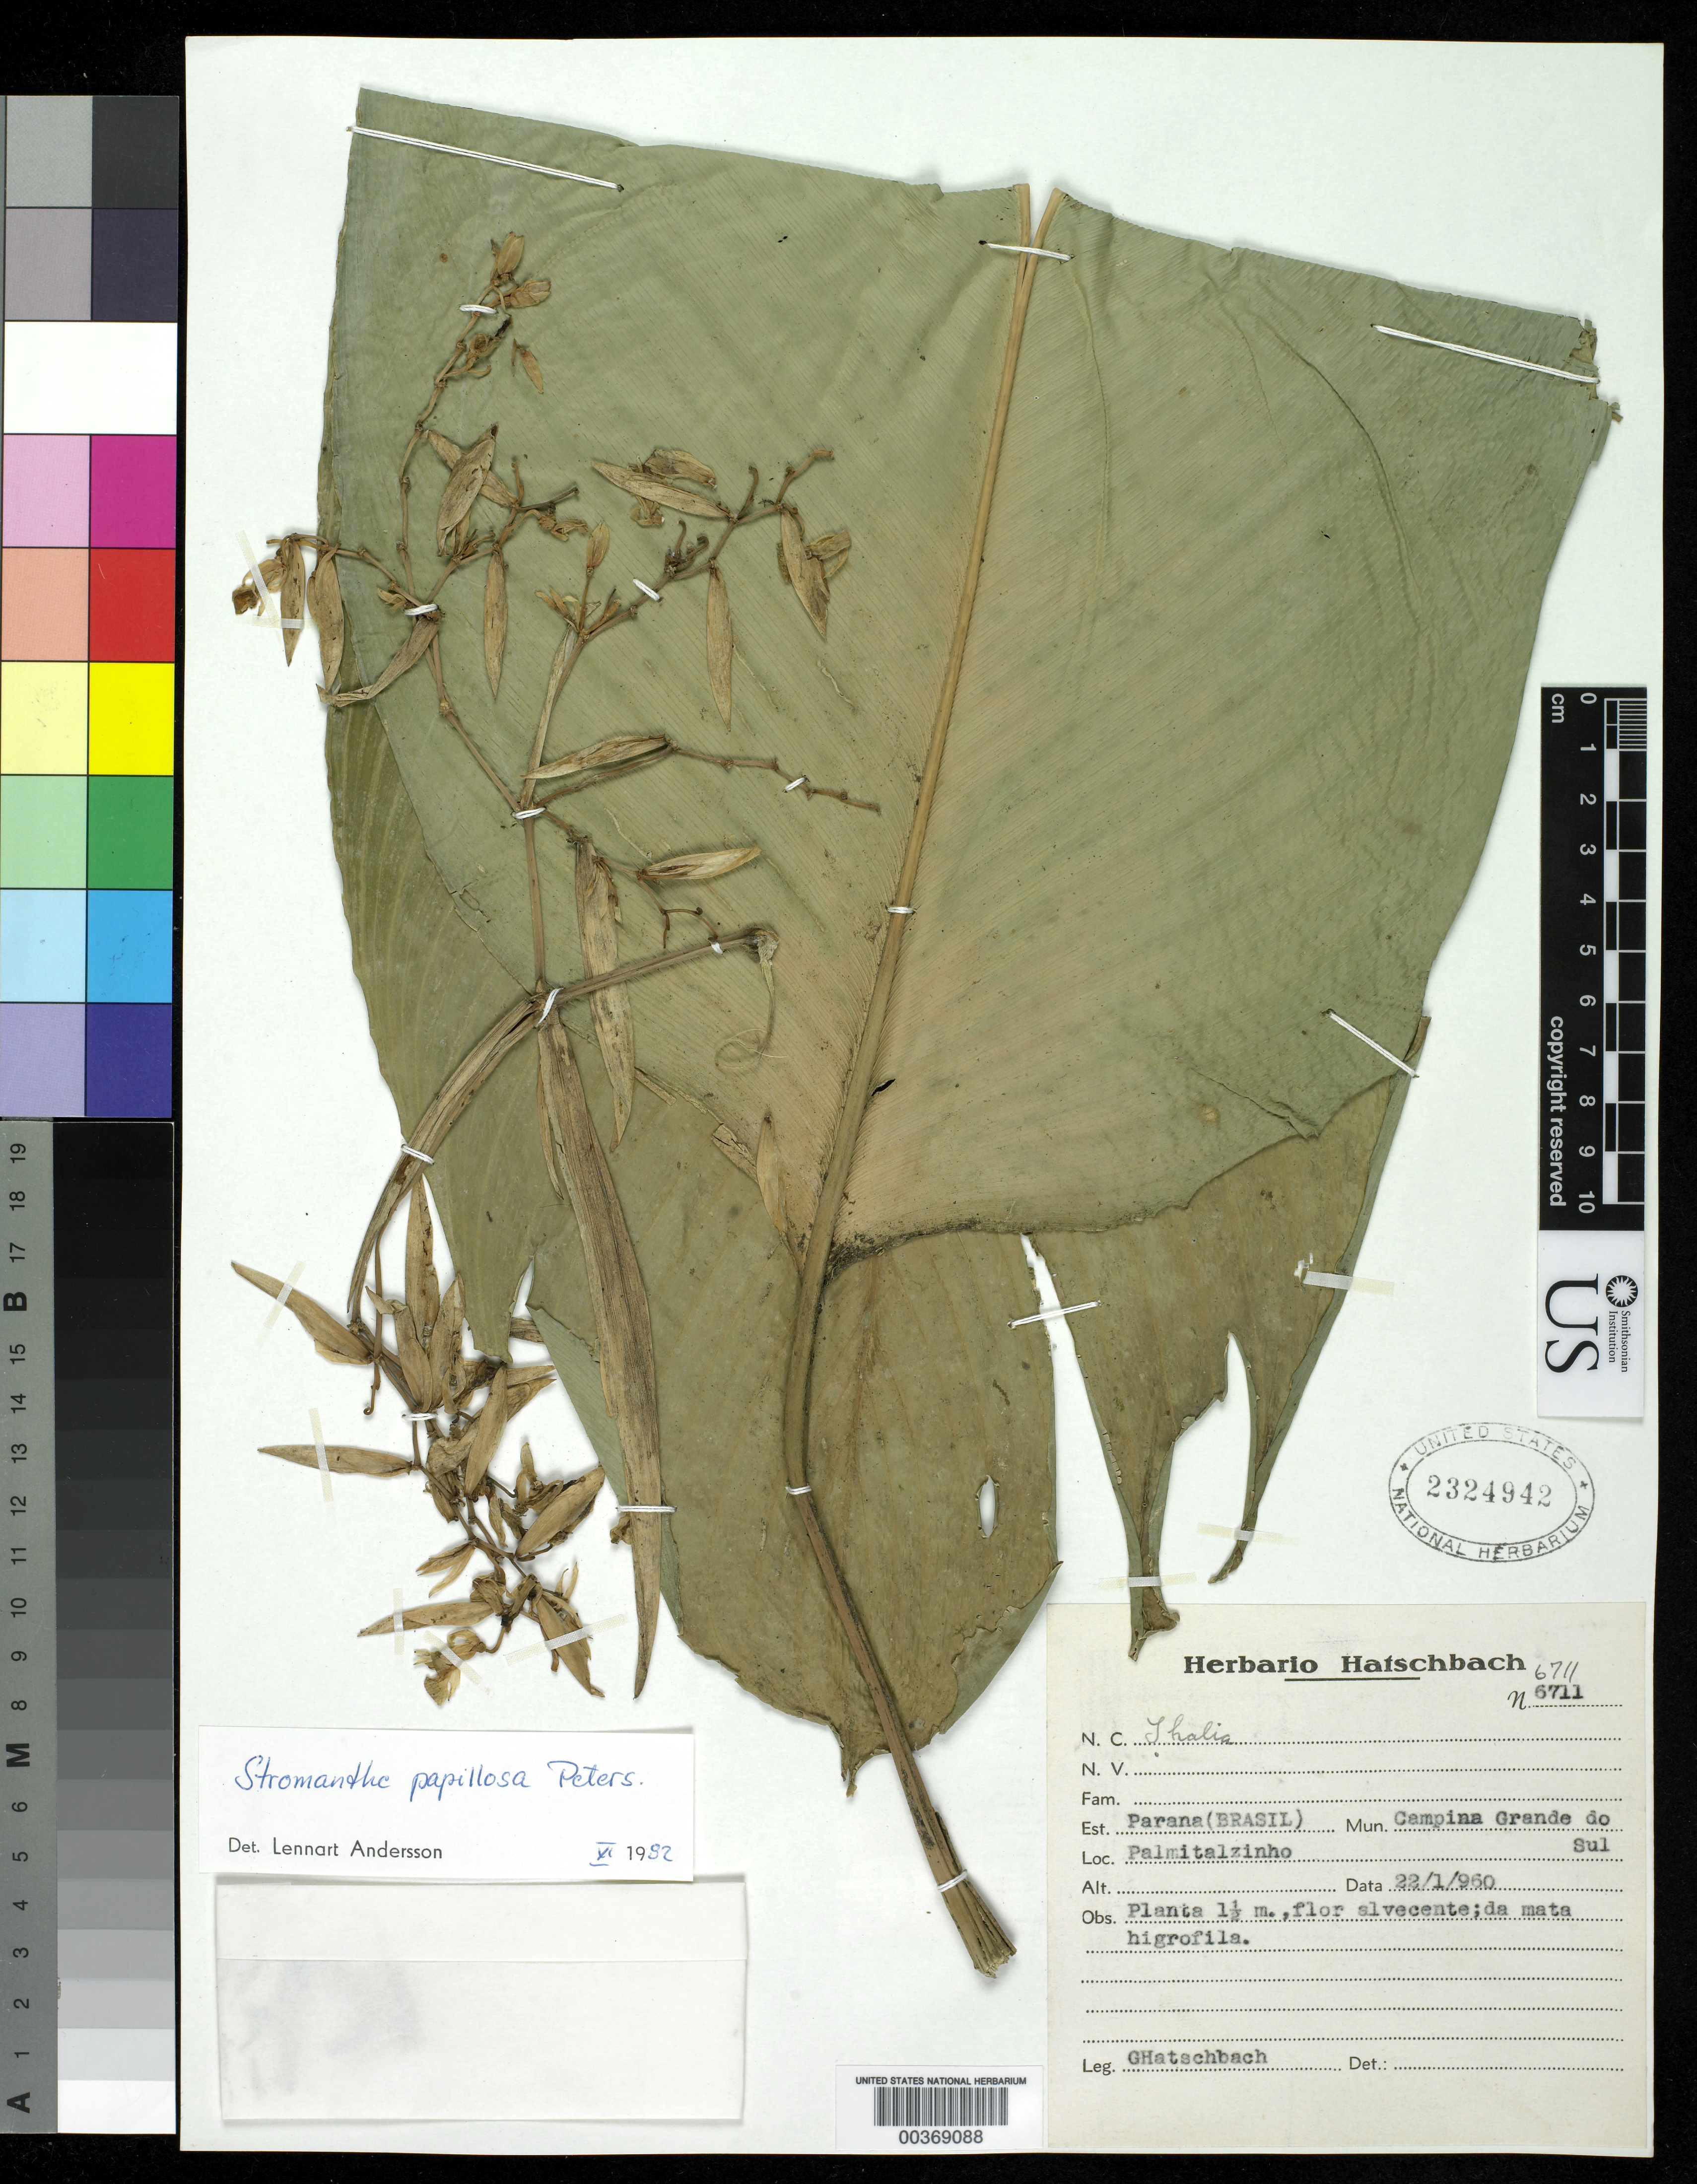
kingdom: Plantae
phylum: Tracheophyta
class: Liliopsida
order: Zingiberales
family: Marantaceae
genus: Stromanthe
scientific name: Stromanthe papillosa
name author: Petersen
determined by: Andersson, [Bengt] Lennart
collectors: G. Hatschbach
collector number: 6711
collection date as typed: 22 Jan 1960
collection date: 1960-01-22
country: Brazil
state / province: Paraná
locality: Mun. campina grande do sul, palmitalzinho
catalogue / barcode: US 2324942